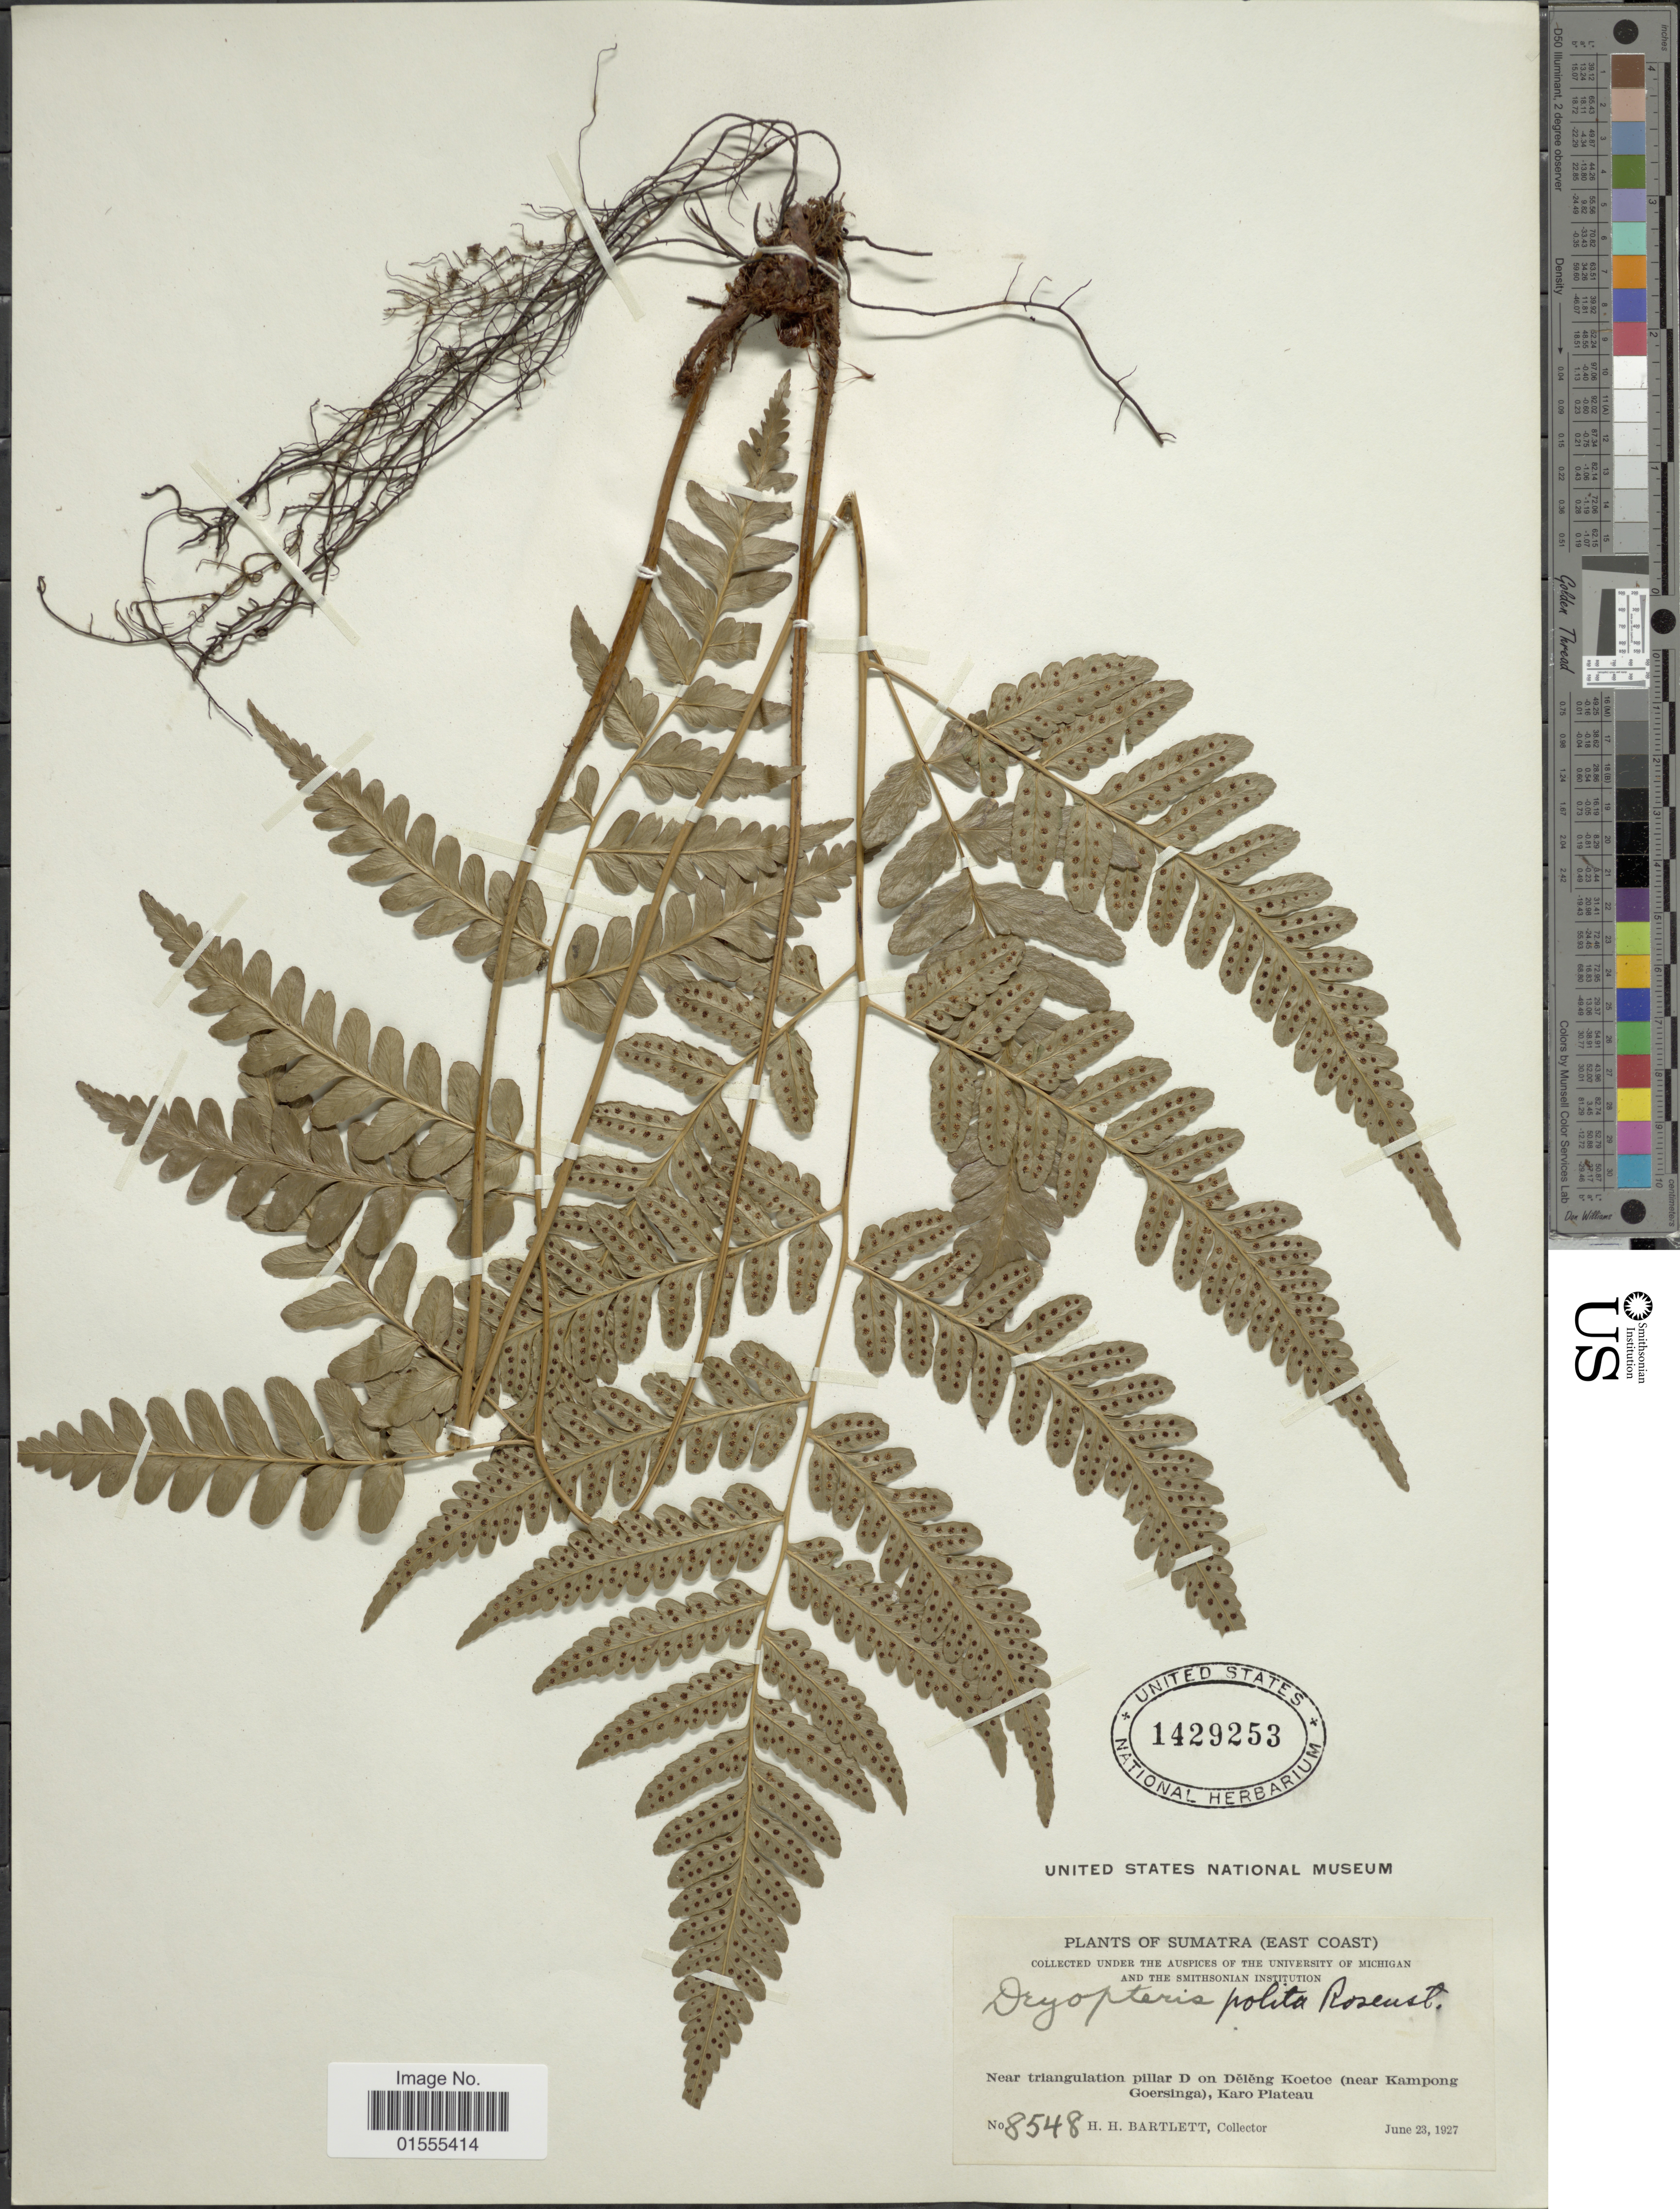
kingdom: Plantae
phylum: Tracheophyta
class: Polypodiopsida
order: Polypodiales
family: Dryopteridaceae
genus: Dryopteris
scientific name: Dryopteris polita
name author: Rosenst.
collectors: H. H. Bartlett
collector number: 8548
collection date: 1927-06-23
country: Indonesia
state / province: Sumatra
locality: (East Coast), Near triangulation pillar D on Dêlêng Koetoe (near Kampong Goersinga), Karo Plateau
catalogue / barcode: US 1429253